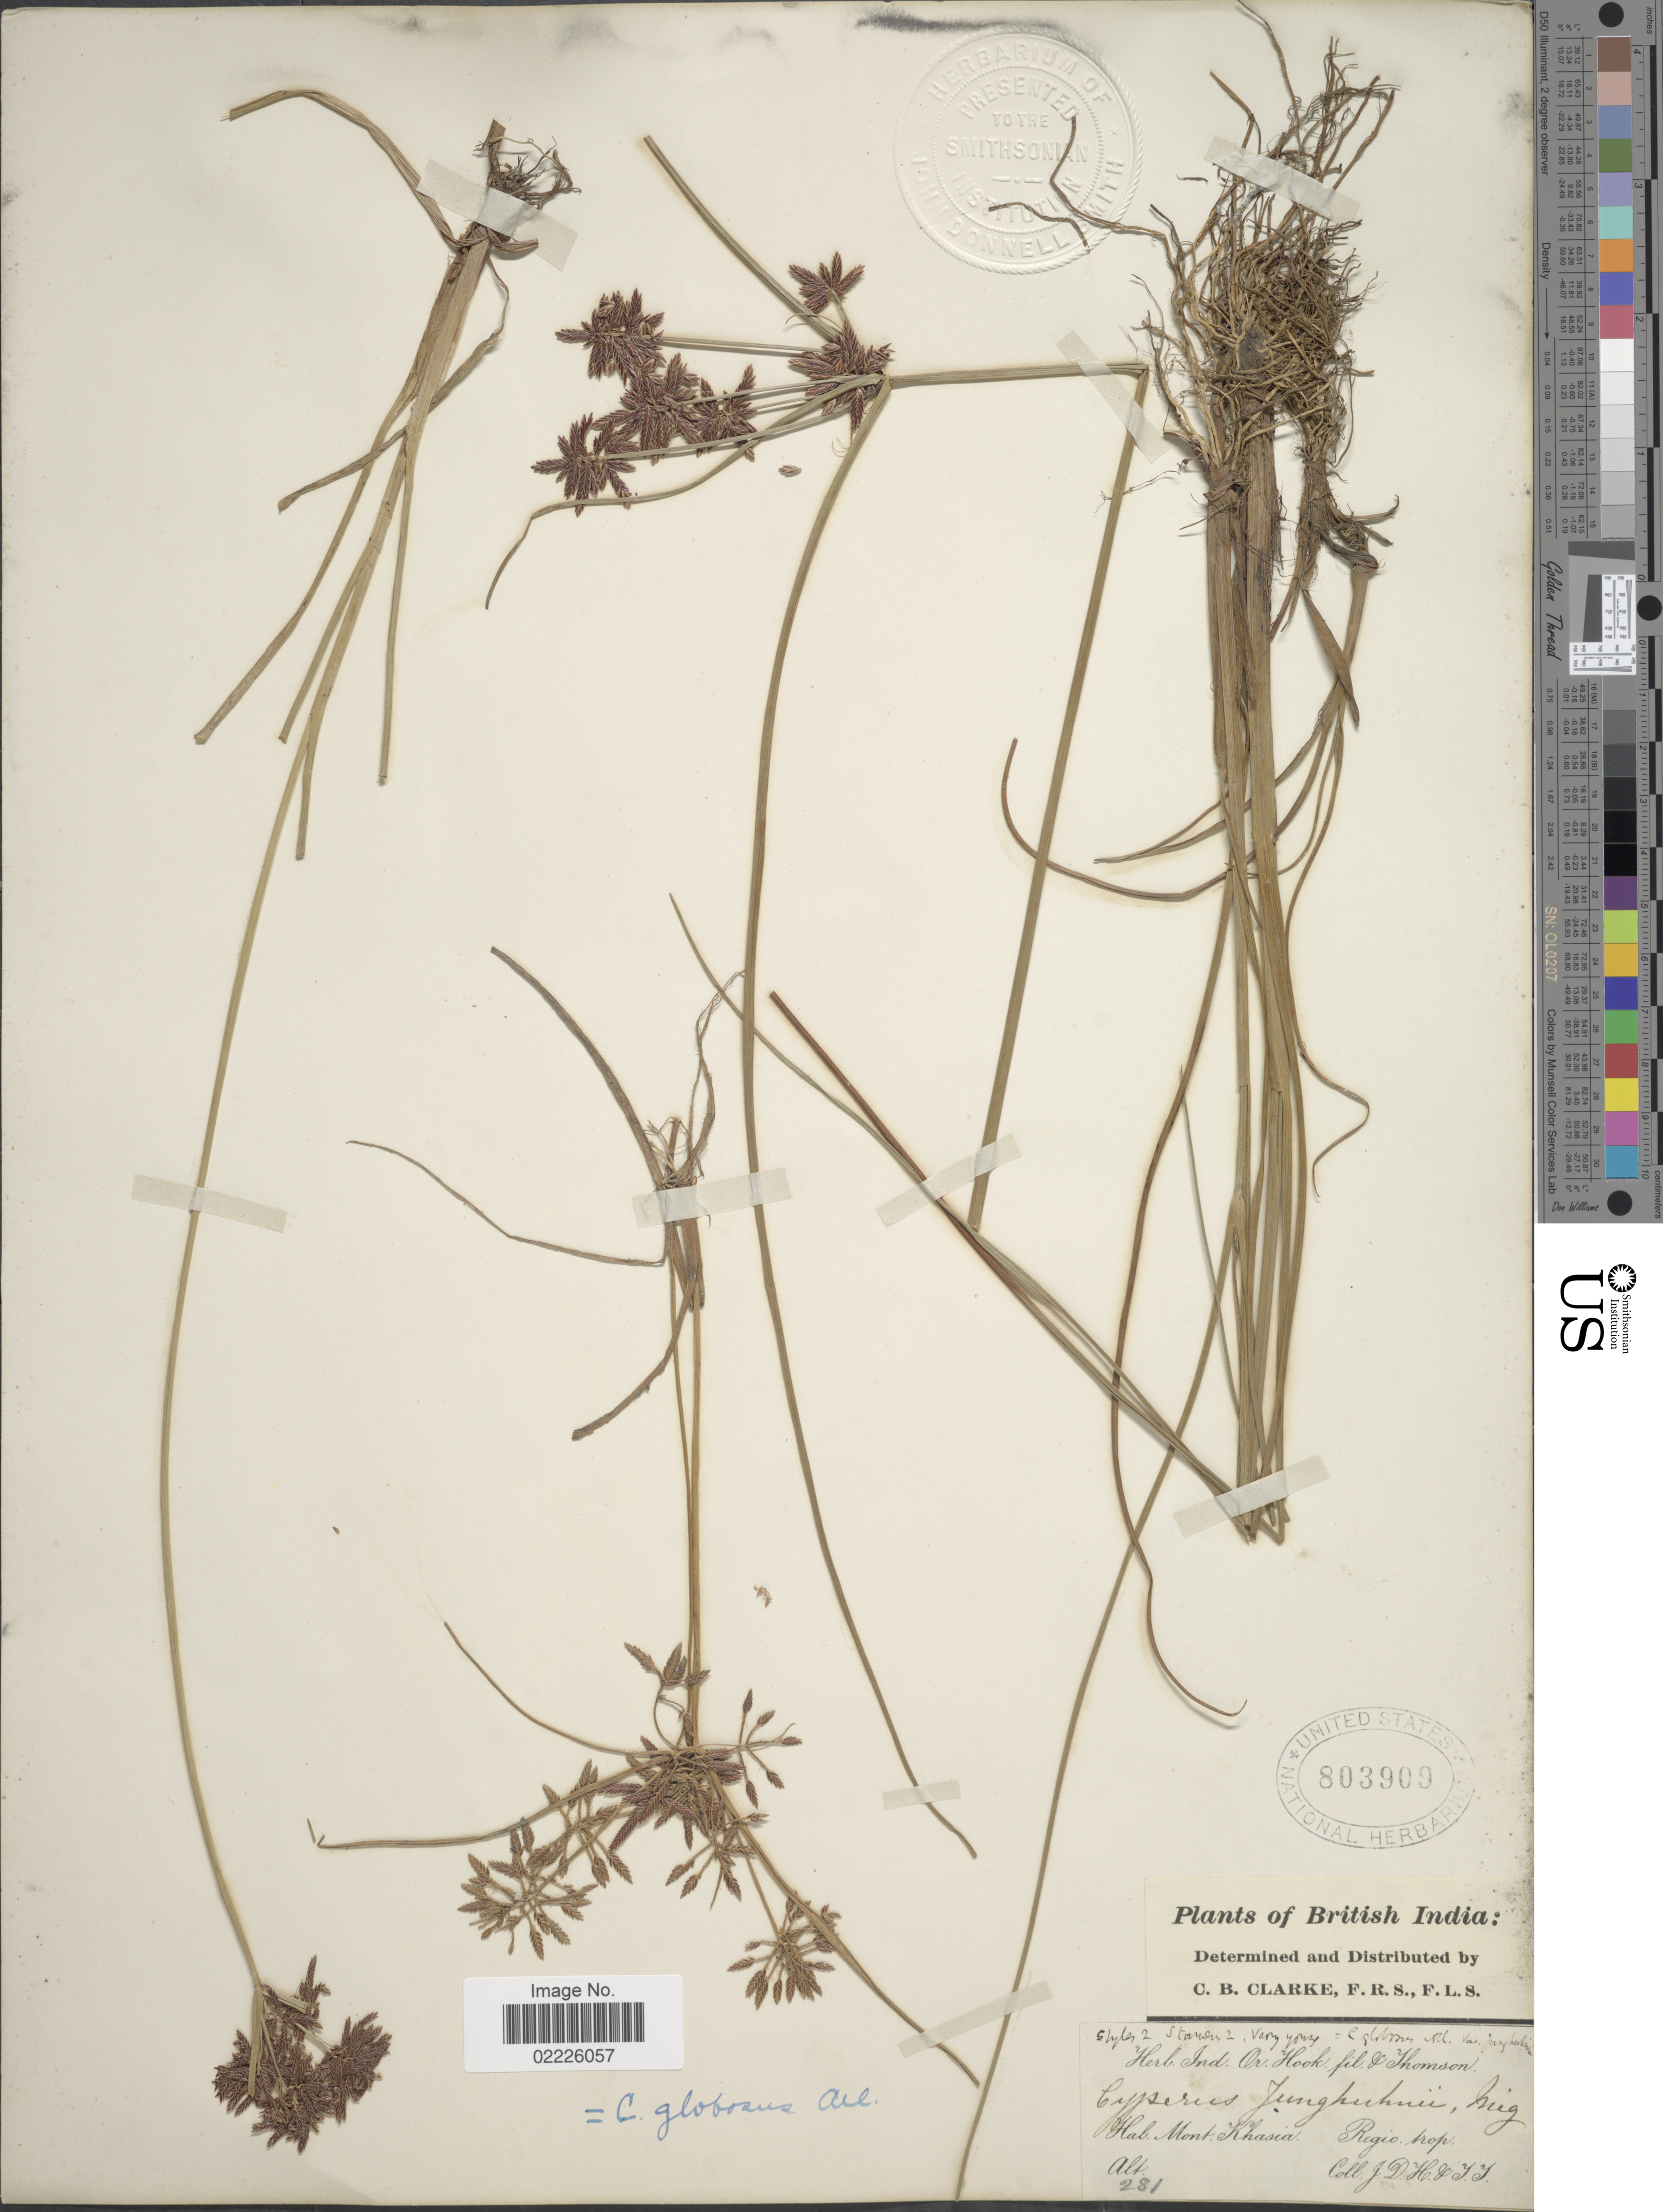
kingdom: Plantae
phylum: Tracheophyta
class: Liliopsida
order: Poales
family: Cyperaceae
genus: Cyperus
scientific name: Cyperus flavidus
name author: Retz.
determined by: Strong, Mark T., (BOT), Smithsonian Institution - National Museum of Natural History (UNITED STATES)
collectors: J. D. Hooker & T. Thomson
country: India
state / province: Meghalaya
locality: British India, Mont. Khasia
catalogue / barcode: US 803909